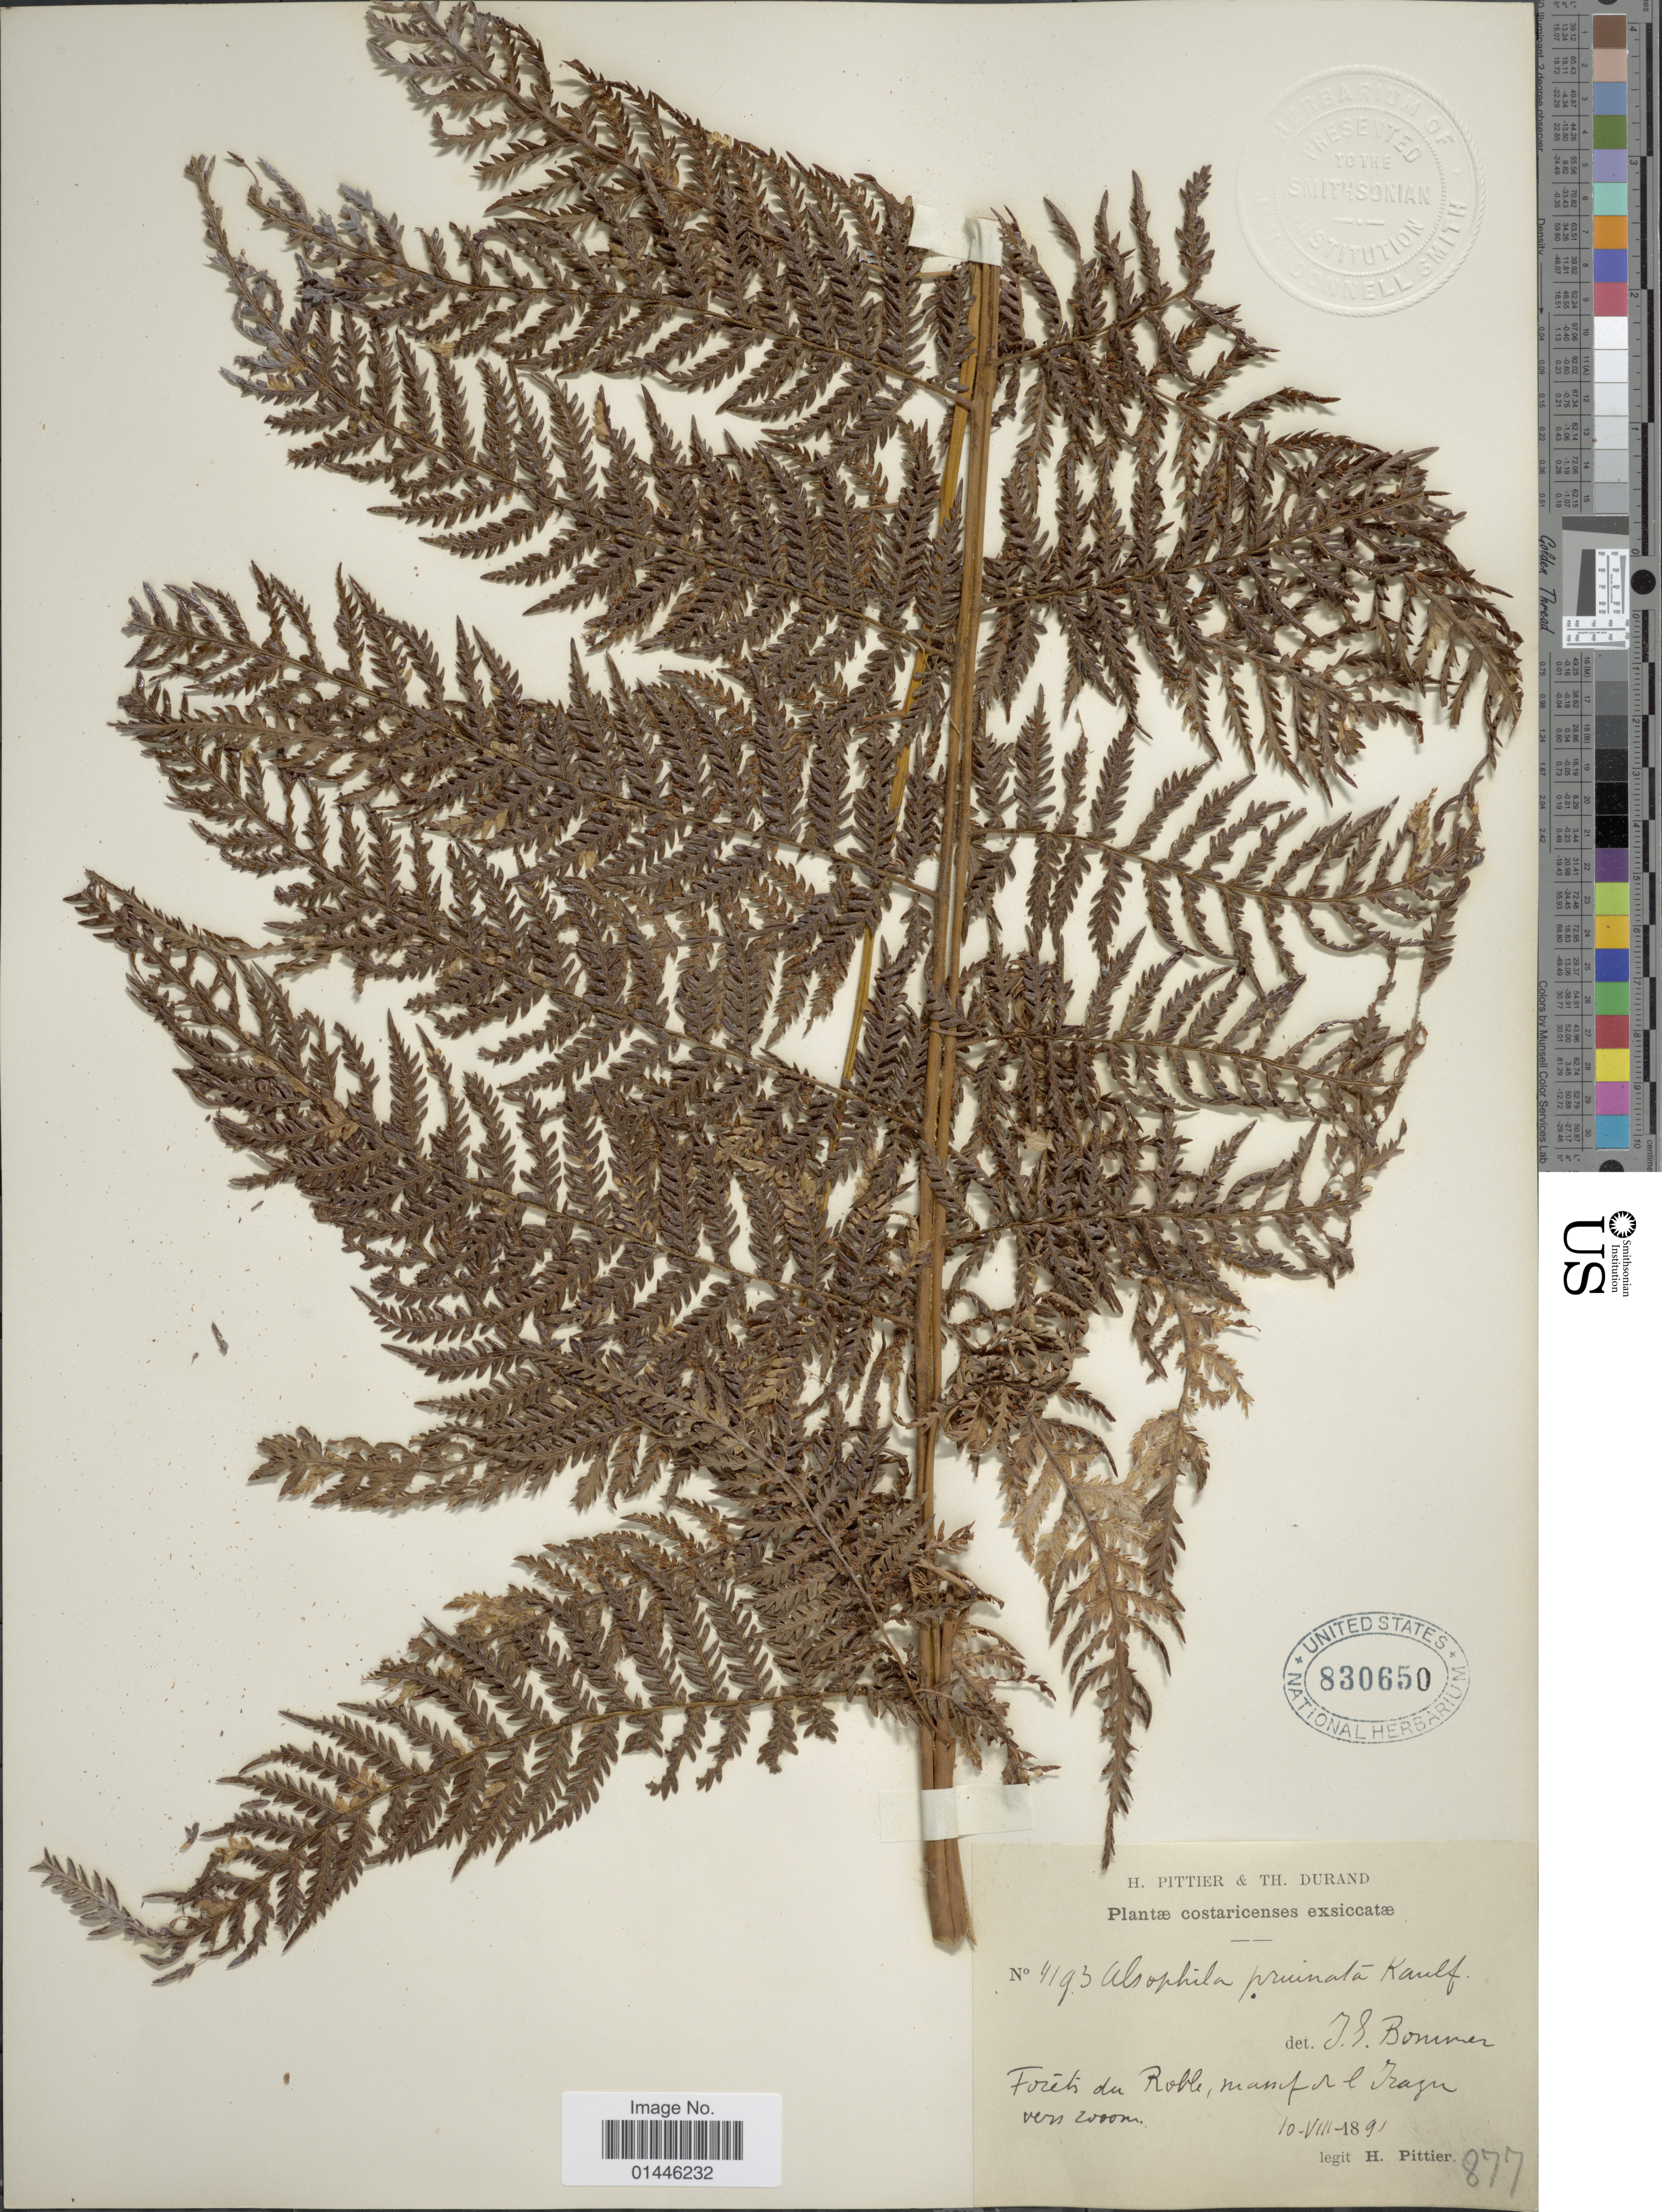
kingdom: Plantae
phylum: Tracheophyta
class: Polypodiopsida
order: Cyatheales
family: Dicksoniaceae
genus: Lophosoria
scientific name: Lophosoria quadripinnata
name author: (J.F. Gmel.) C. Chr.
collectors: H. F. Pittier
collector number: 4193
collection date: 1891-08-10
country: Costa Rica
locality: Forets du Roble, Irazu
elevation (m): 2000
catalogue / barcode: US 830650